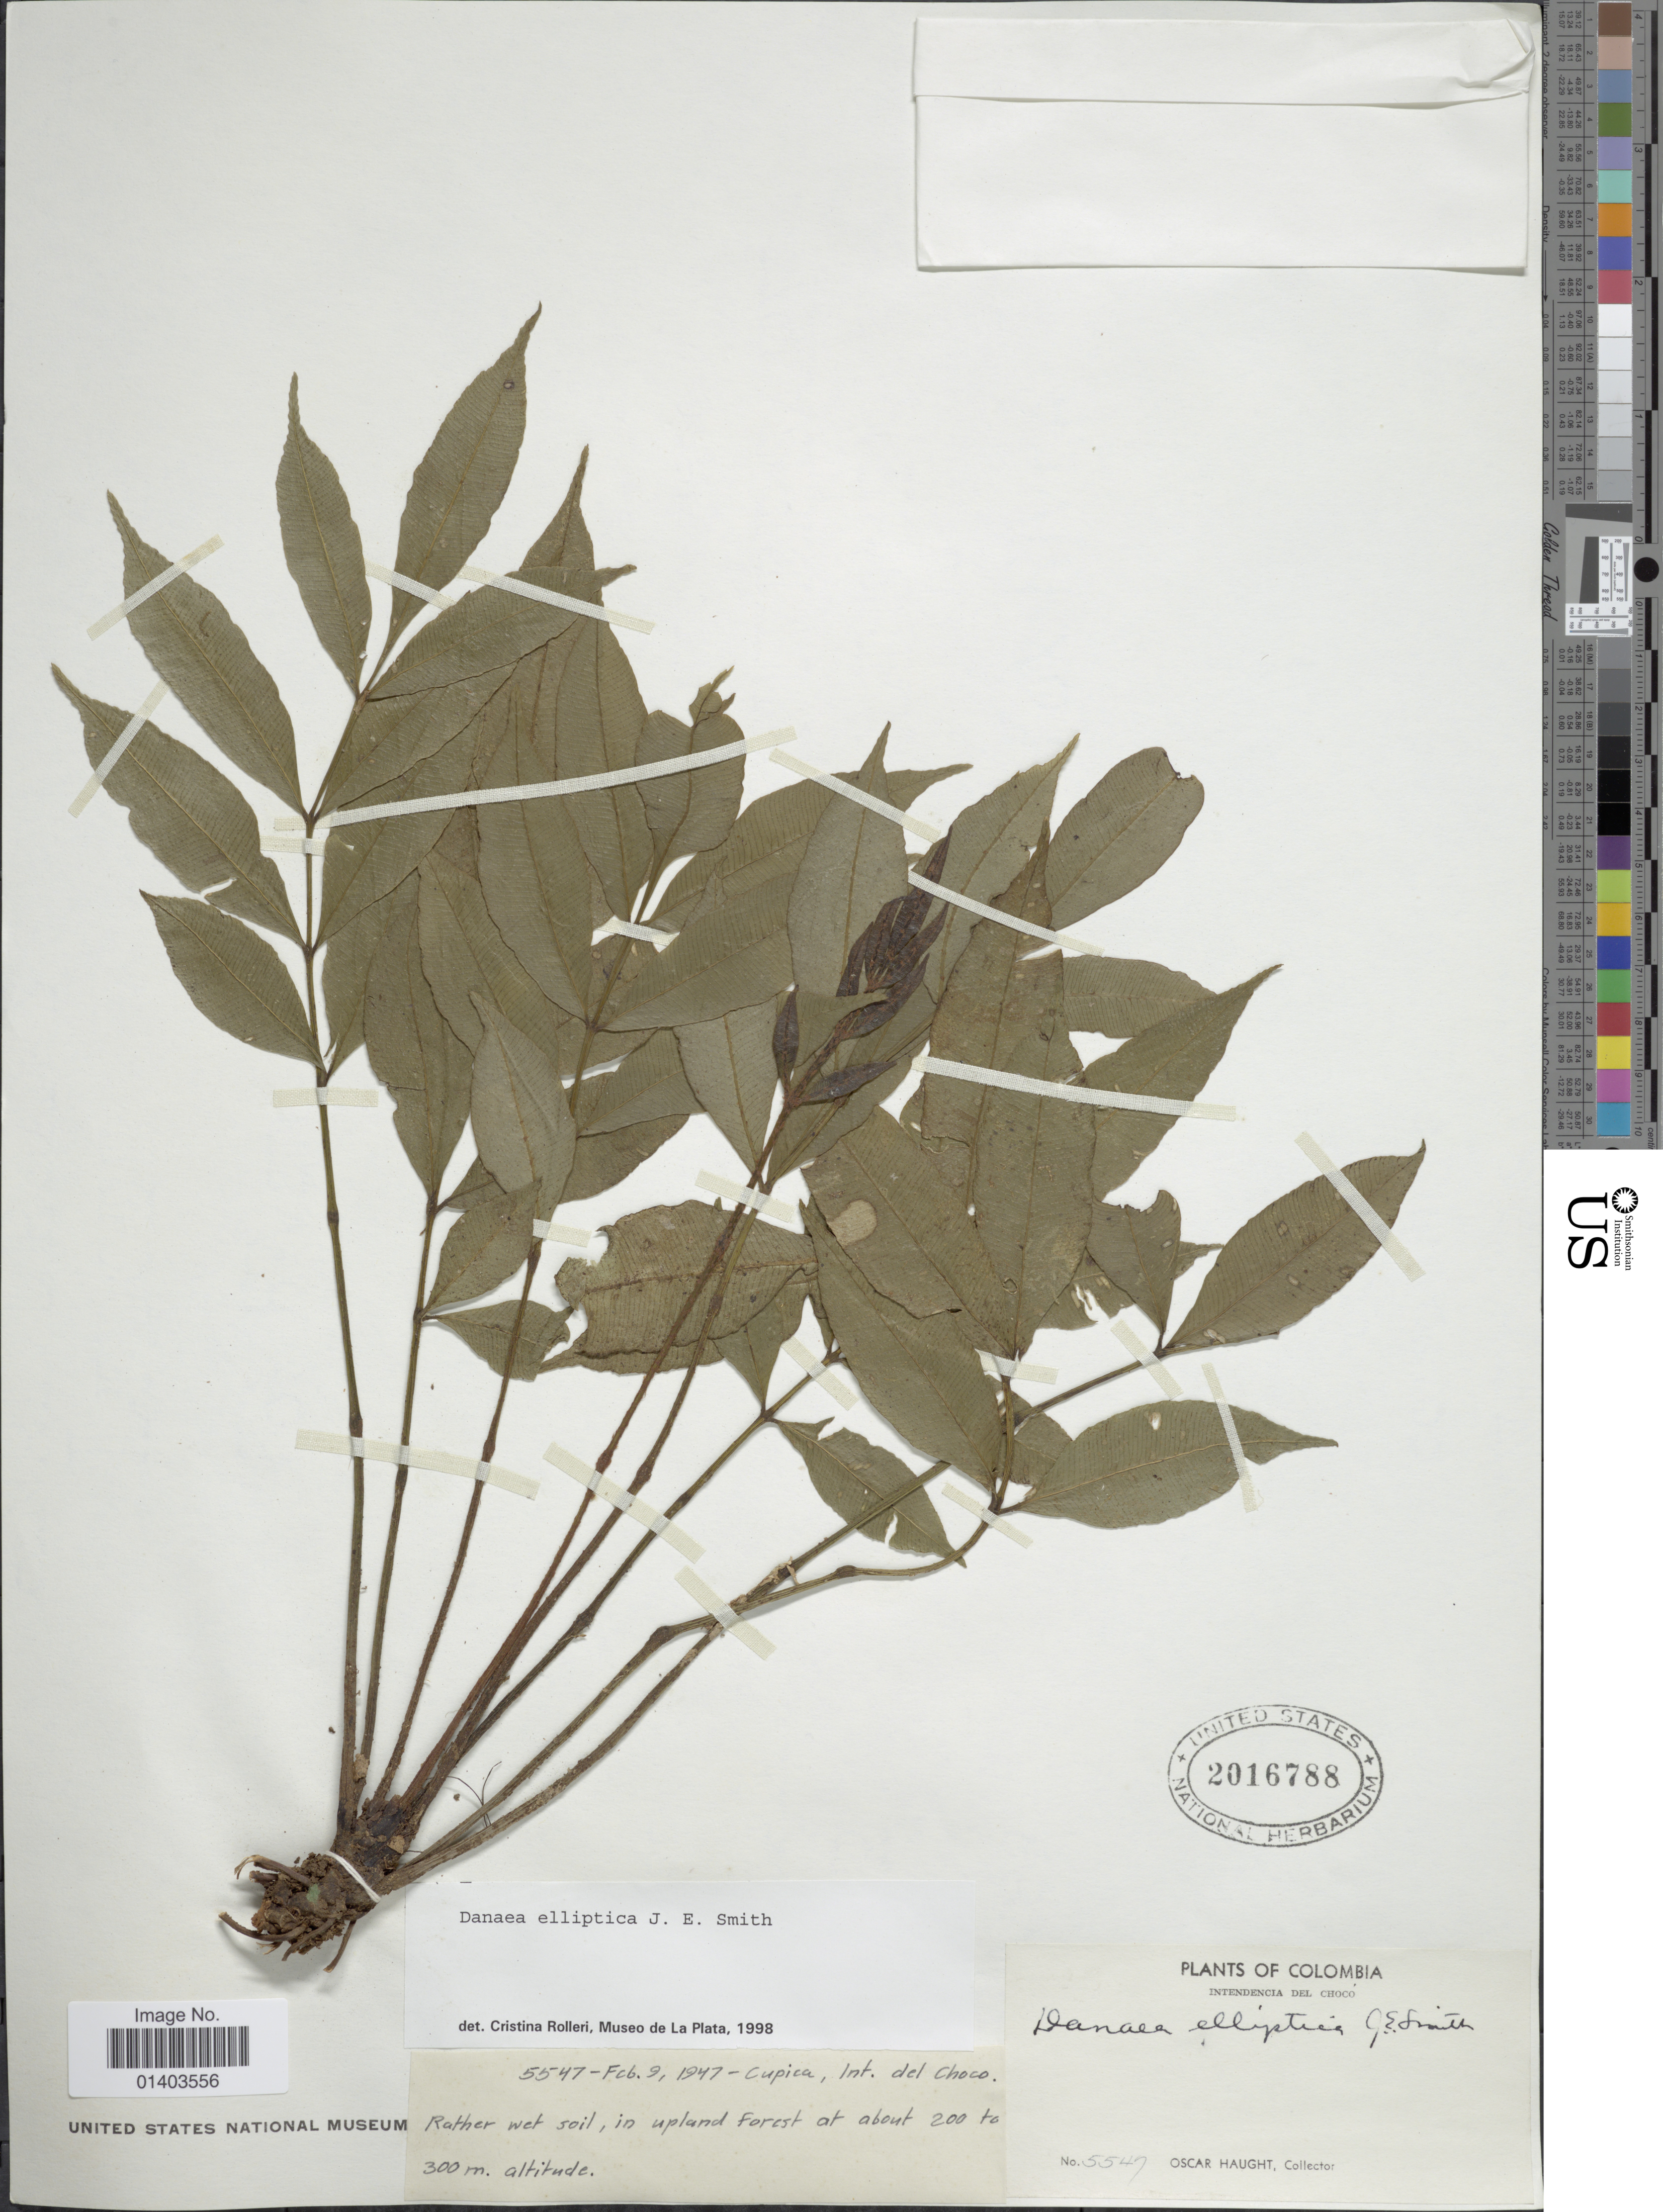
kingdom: Plantae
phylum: Tracheophyta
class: Polypodiopsida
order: Marattiales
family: Marattiaceae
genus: Danaea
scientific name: Danaea elliptica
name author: Sm.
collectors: O. L. Haught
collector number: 5547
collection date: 1947-02-09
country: Colombia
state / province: Chocó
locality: Intendencia del Chocó, Cupica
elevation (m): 200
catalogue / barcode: US 2016788